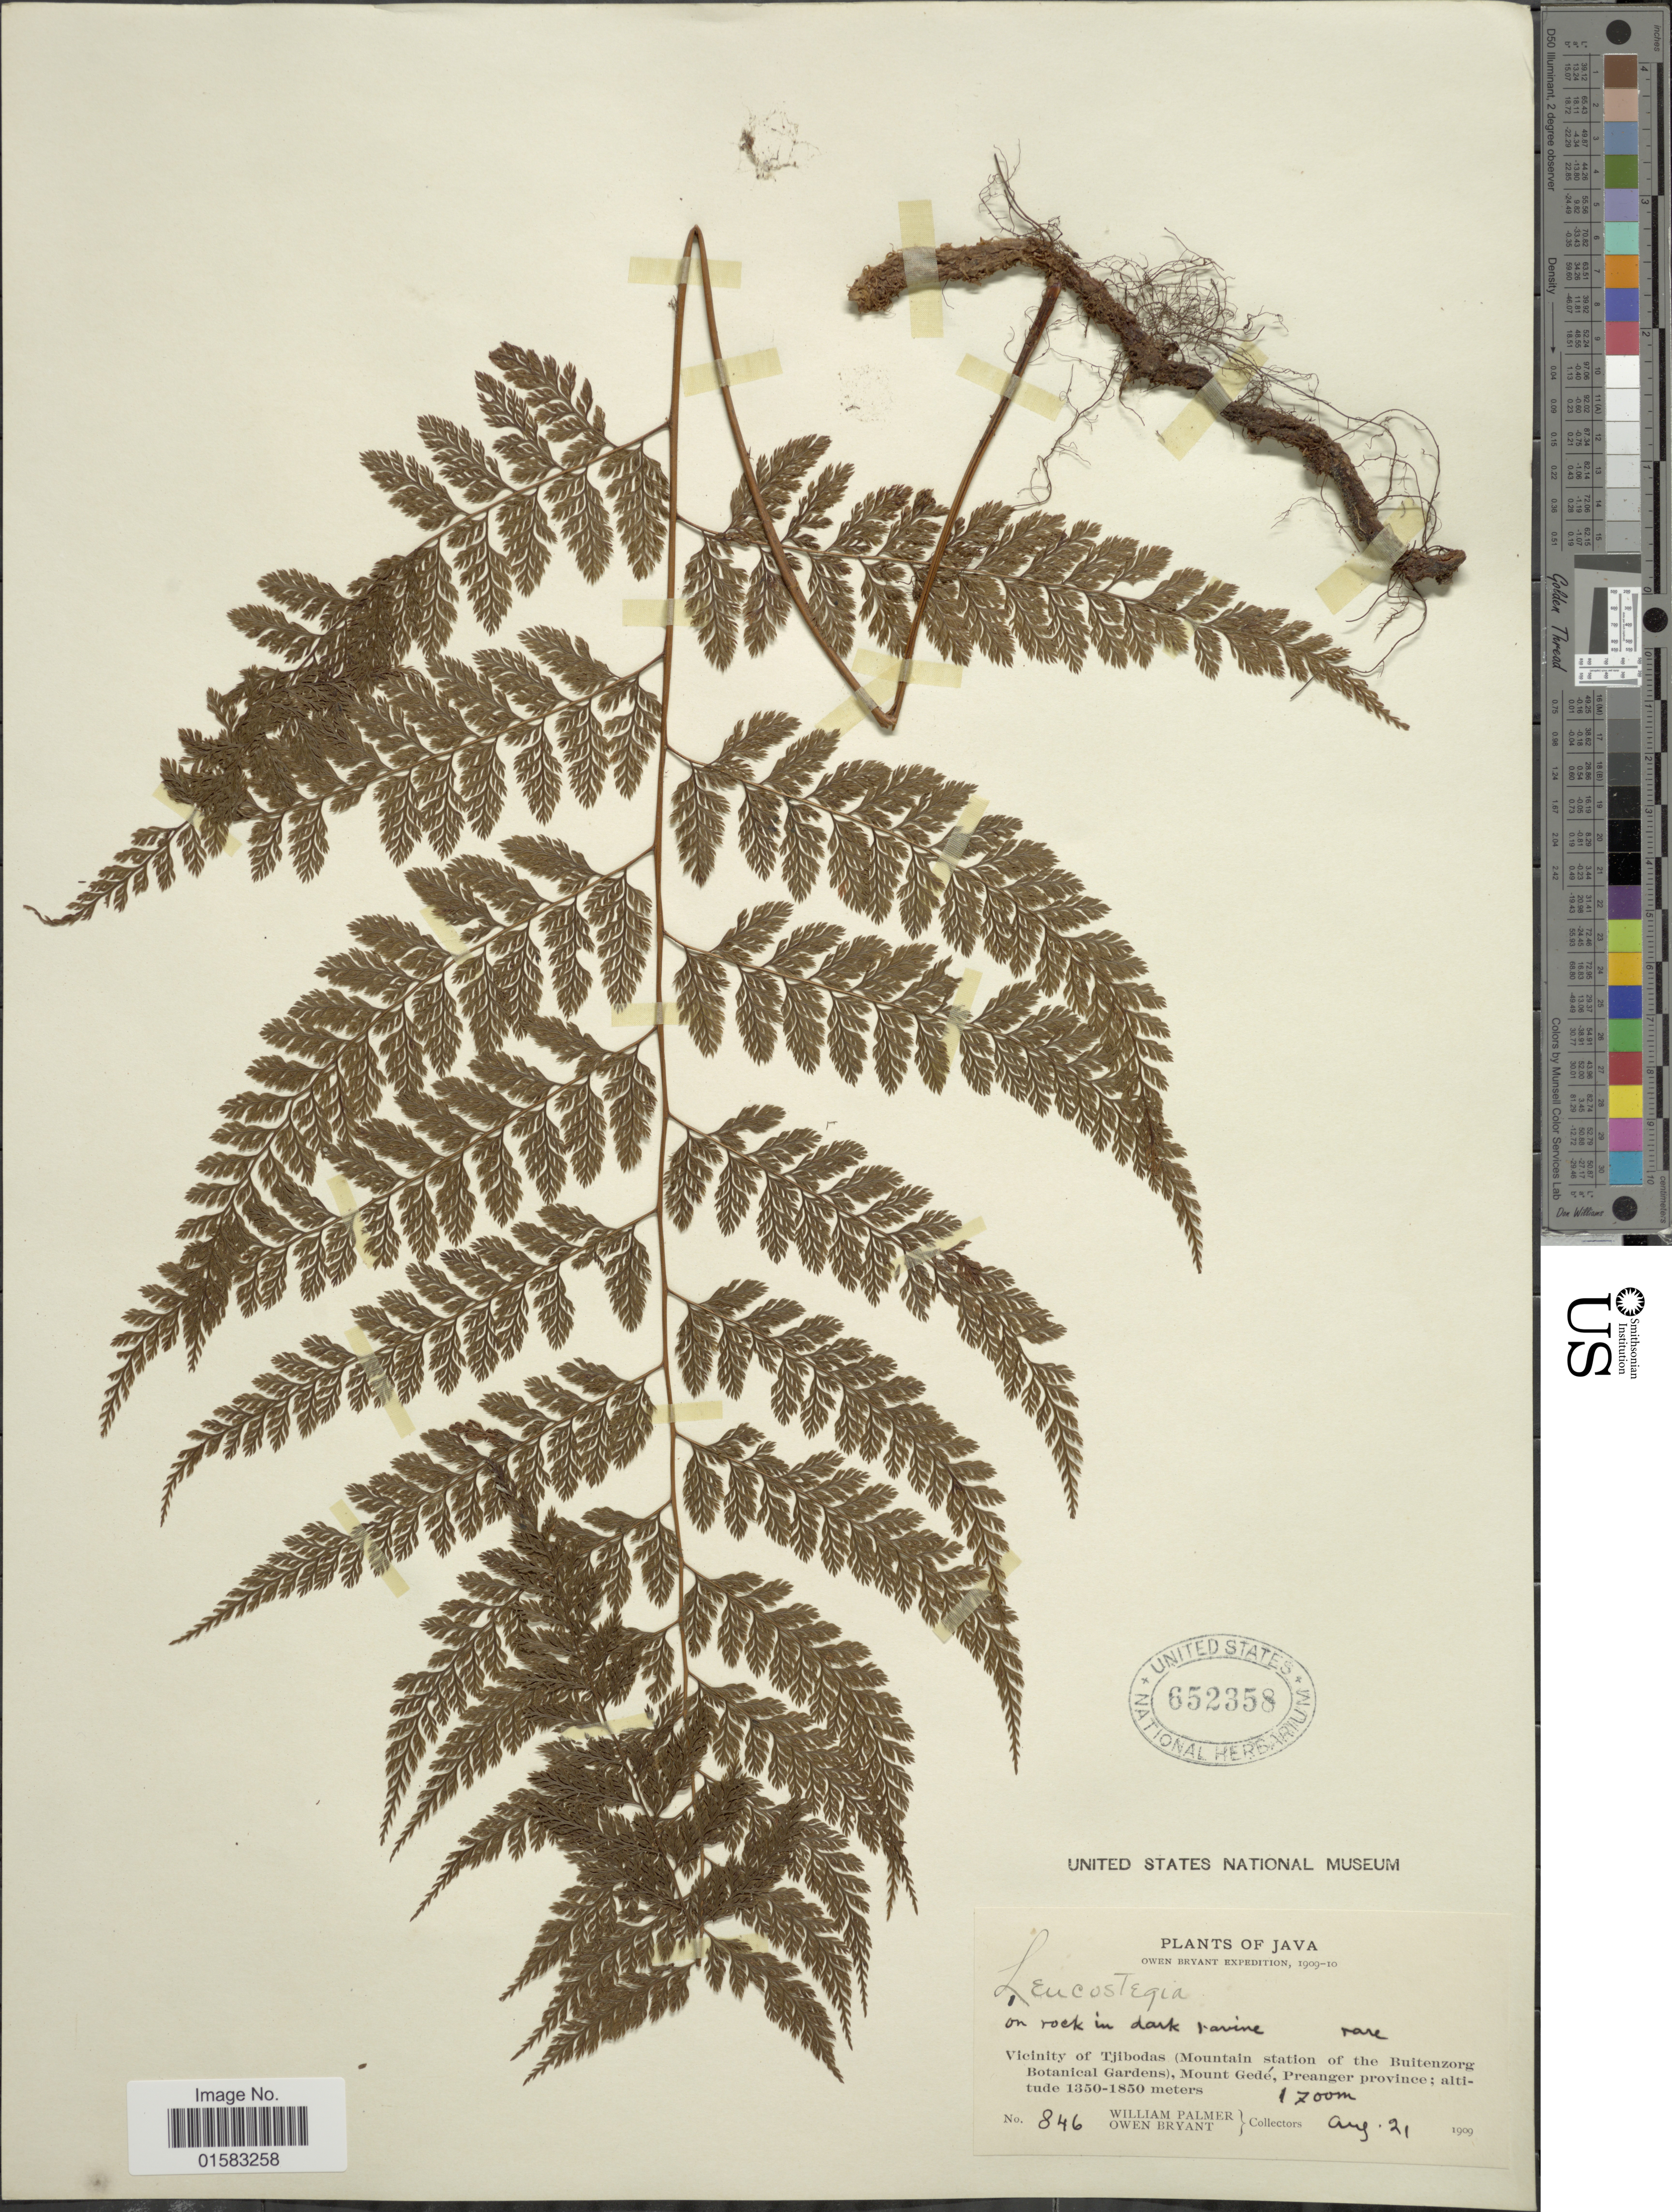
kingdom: Plantae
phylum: Tracheophyta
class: Polypodiopsida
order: Polypodiales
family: Davalliaceae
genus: Davallia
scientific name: Davallia hymenophylloides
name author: (Bedd.) Kuhn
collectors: W. Palmer & O. Bryant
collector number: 846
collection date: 1909-08-21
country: Indonesia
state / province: Java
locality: Vicinity of Tjibodas (Mountain station of the Buitenzorg Botanical Gardens), Mount Gedé, Preanger province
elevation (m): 1700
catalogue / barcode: US 652358